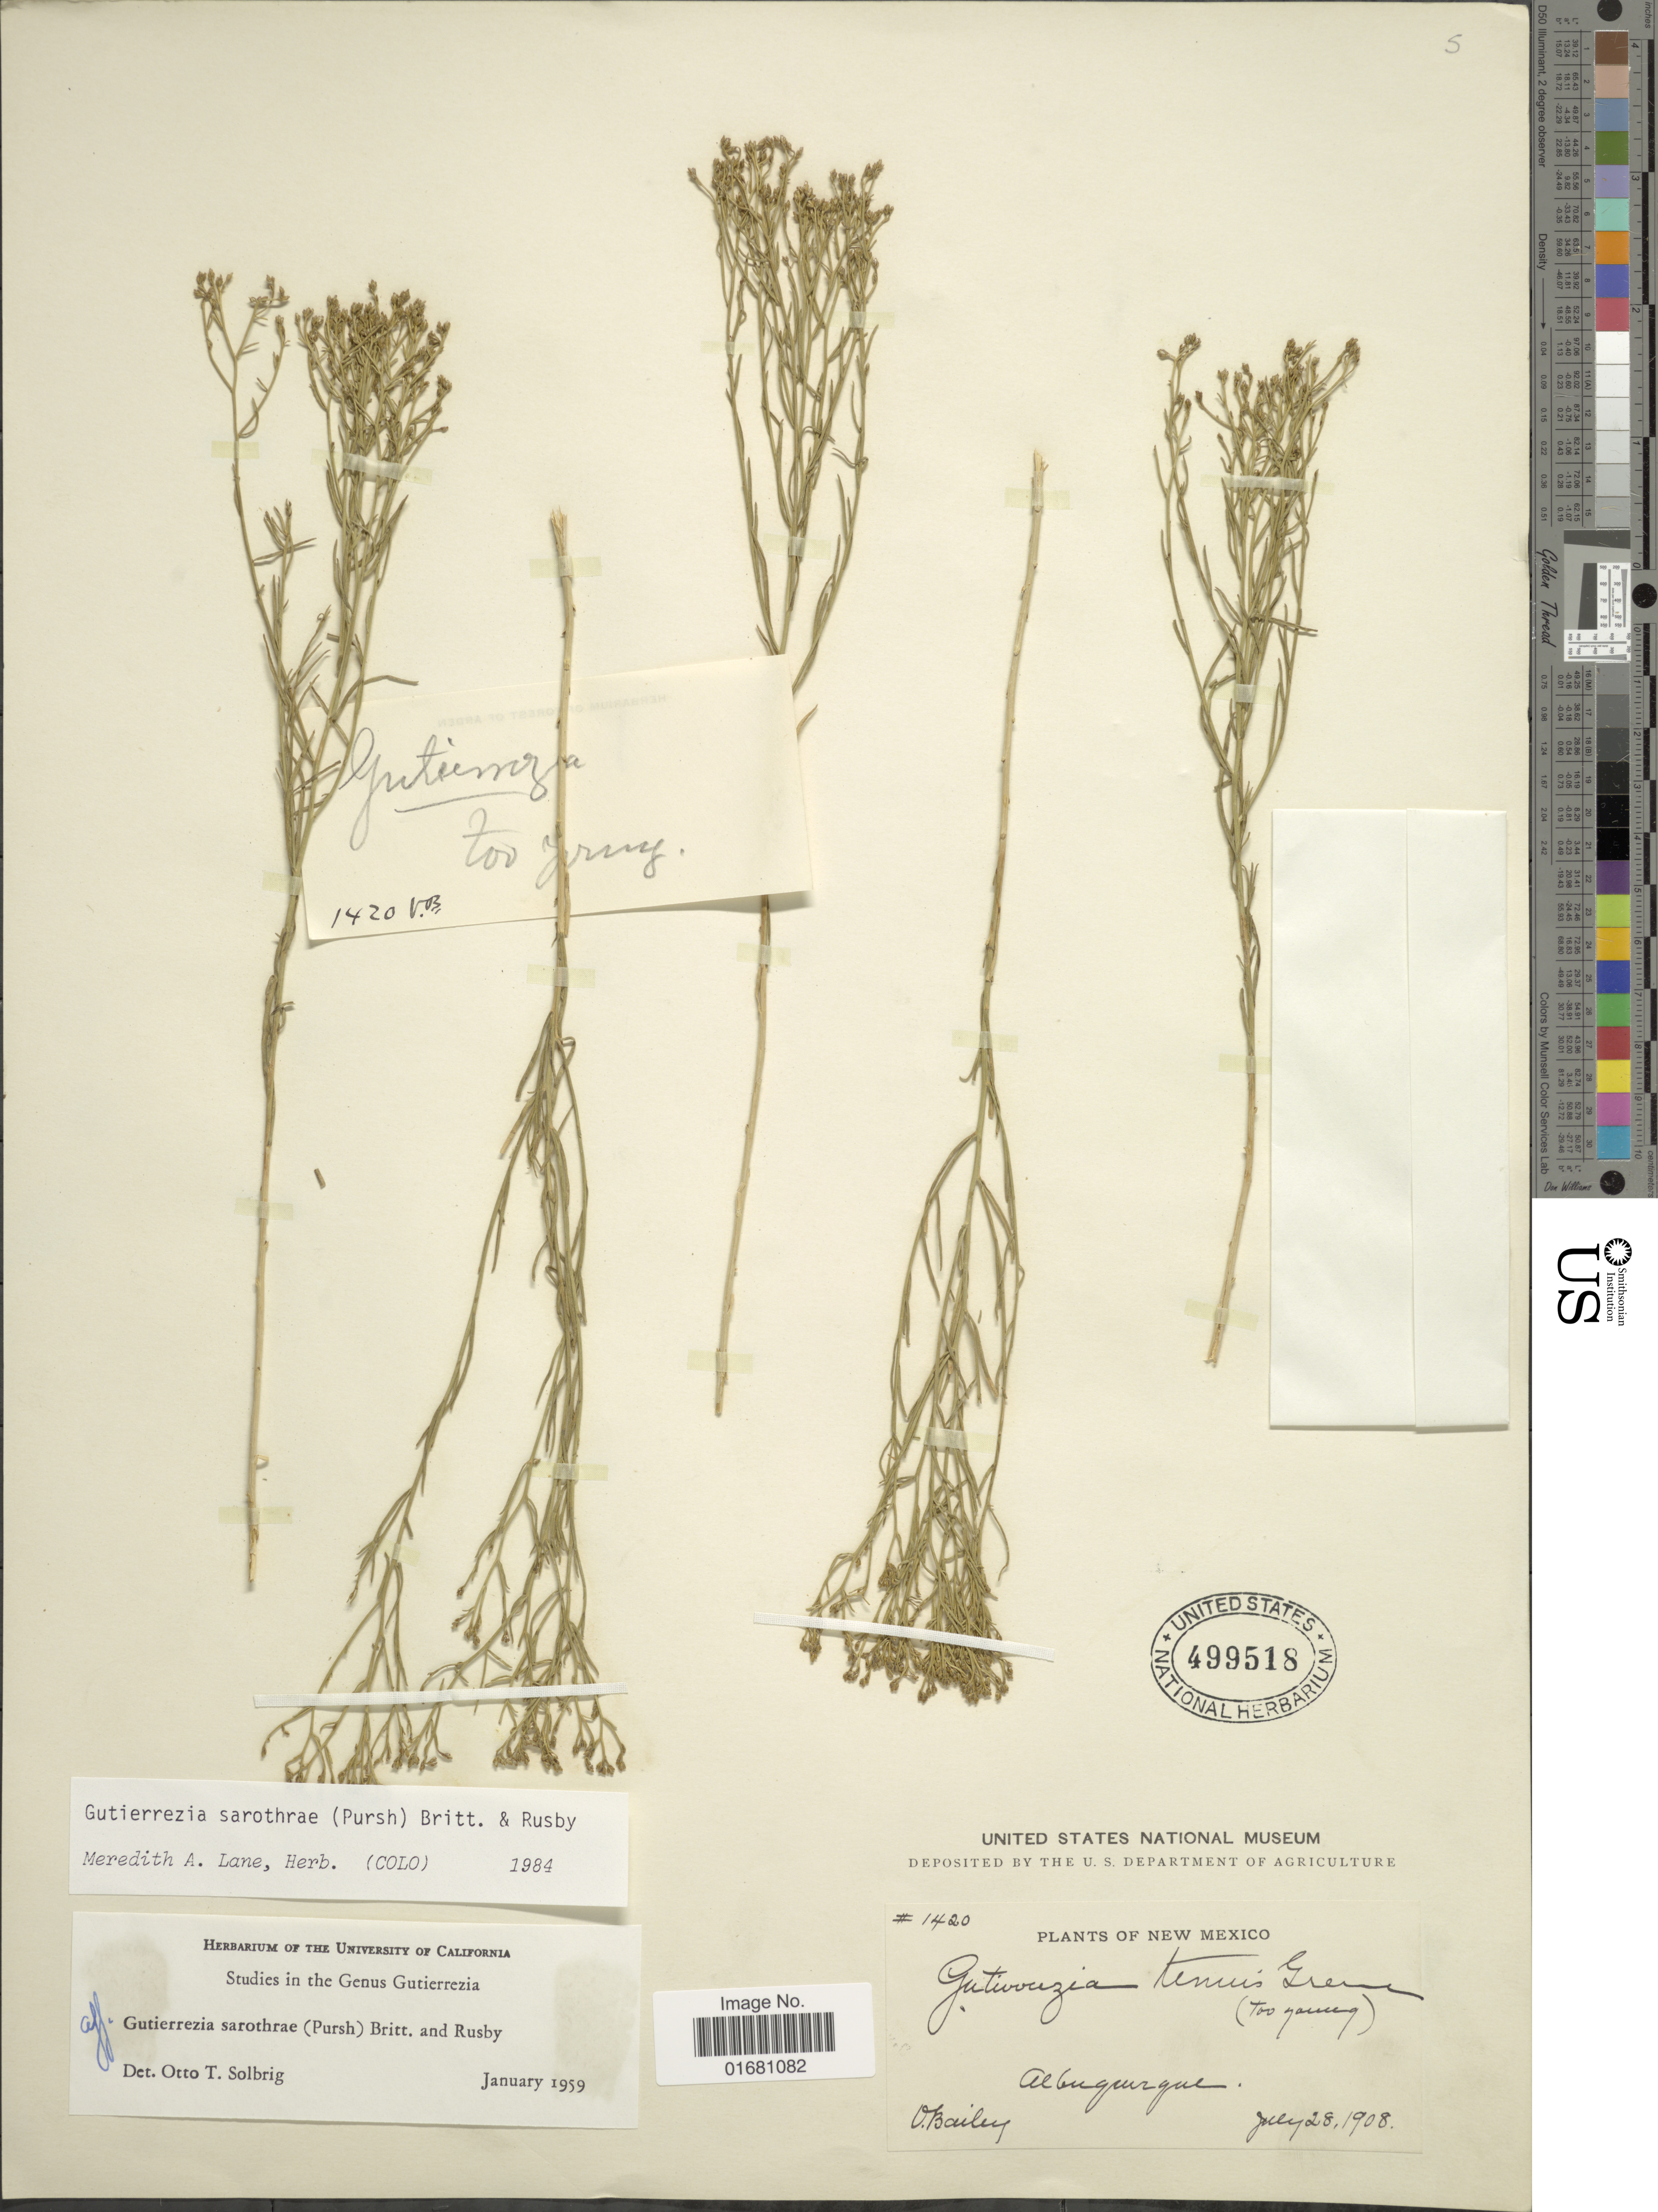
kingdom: Plantae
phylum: Tracheophyta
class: Magnoliopsida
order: Asterales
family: Asteraceae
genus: Gutierrezia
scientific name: Gutierrezia sarothrae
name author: (Pursh) Britton & Rusby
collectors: O. Bailey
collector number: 1420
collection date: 1908-07-28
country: United States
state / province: New Mexico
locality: Albuqurque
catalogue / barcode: US 499518